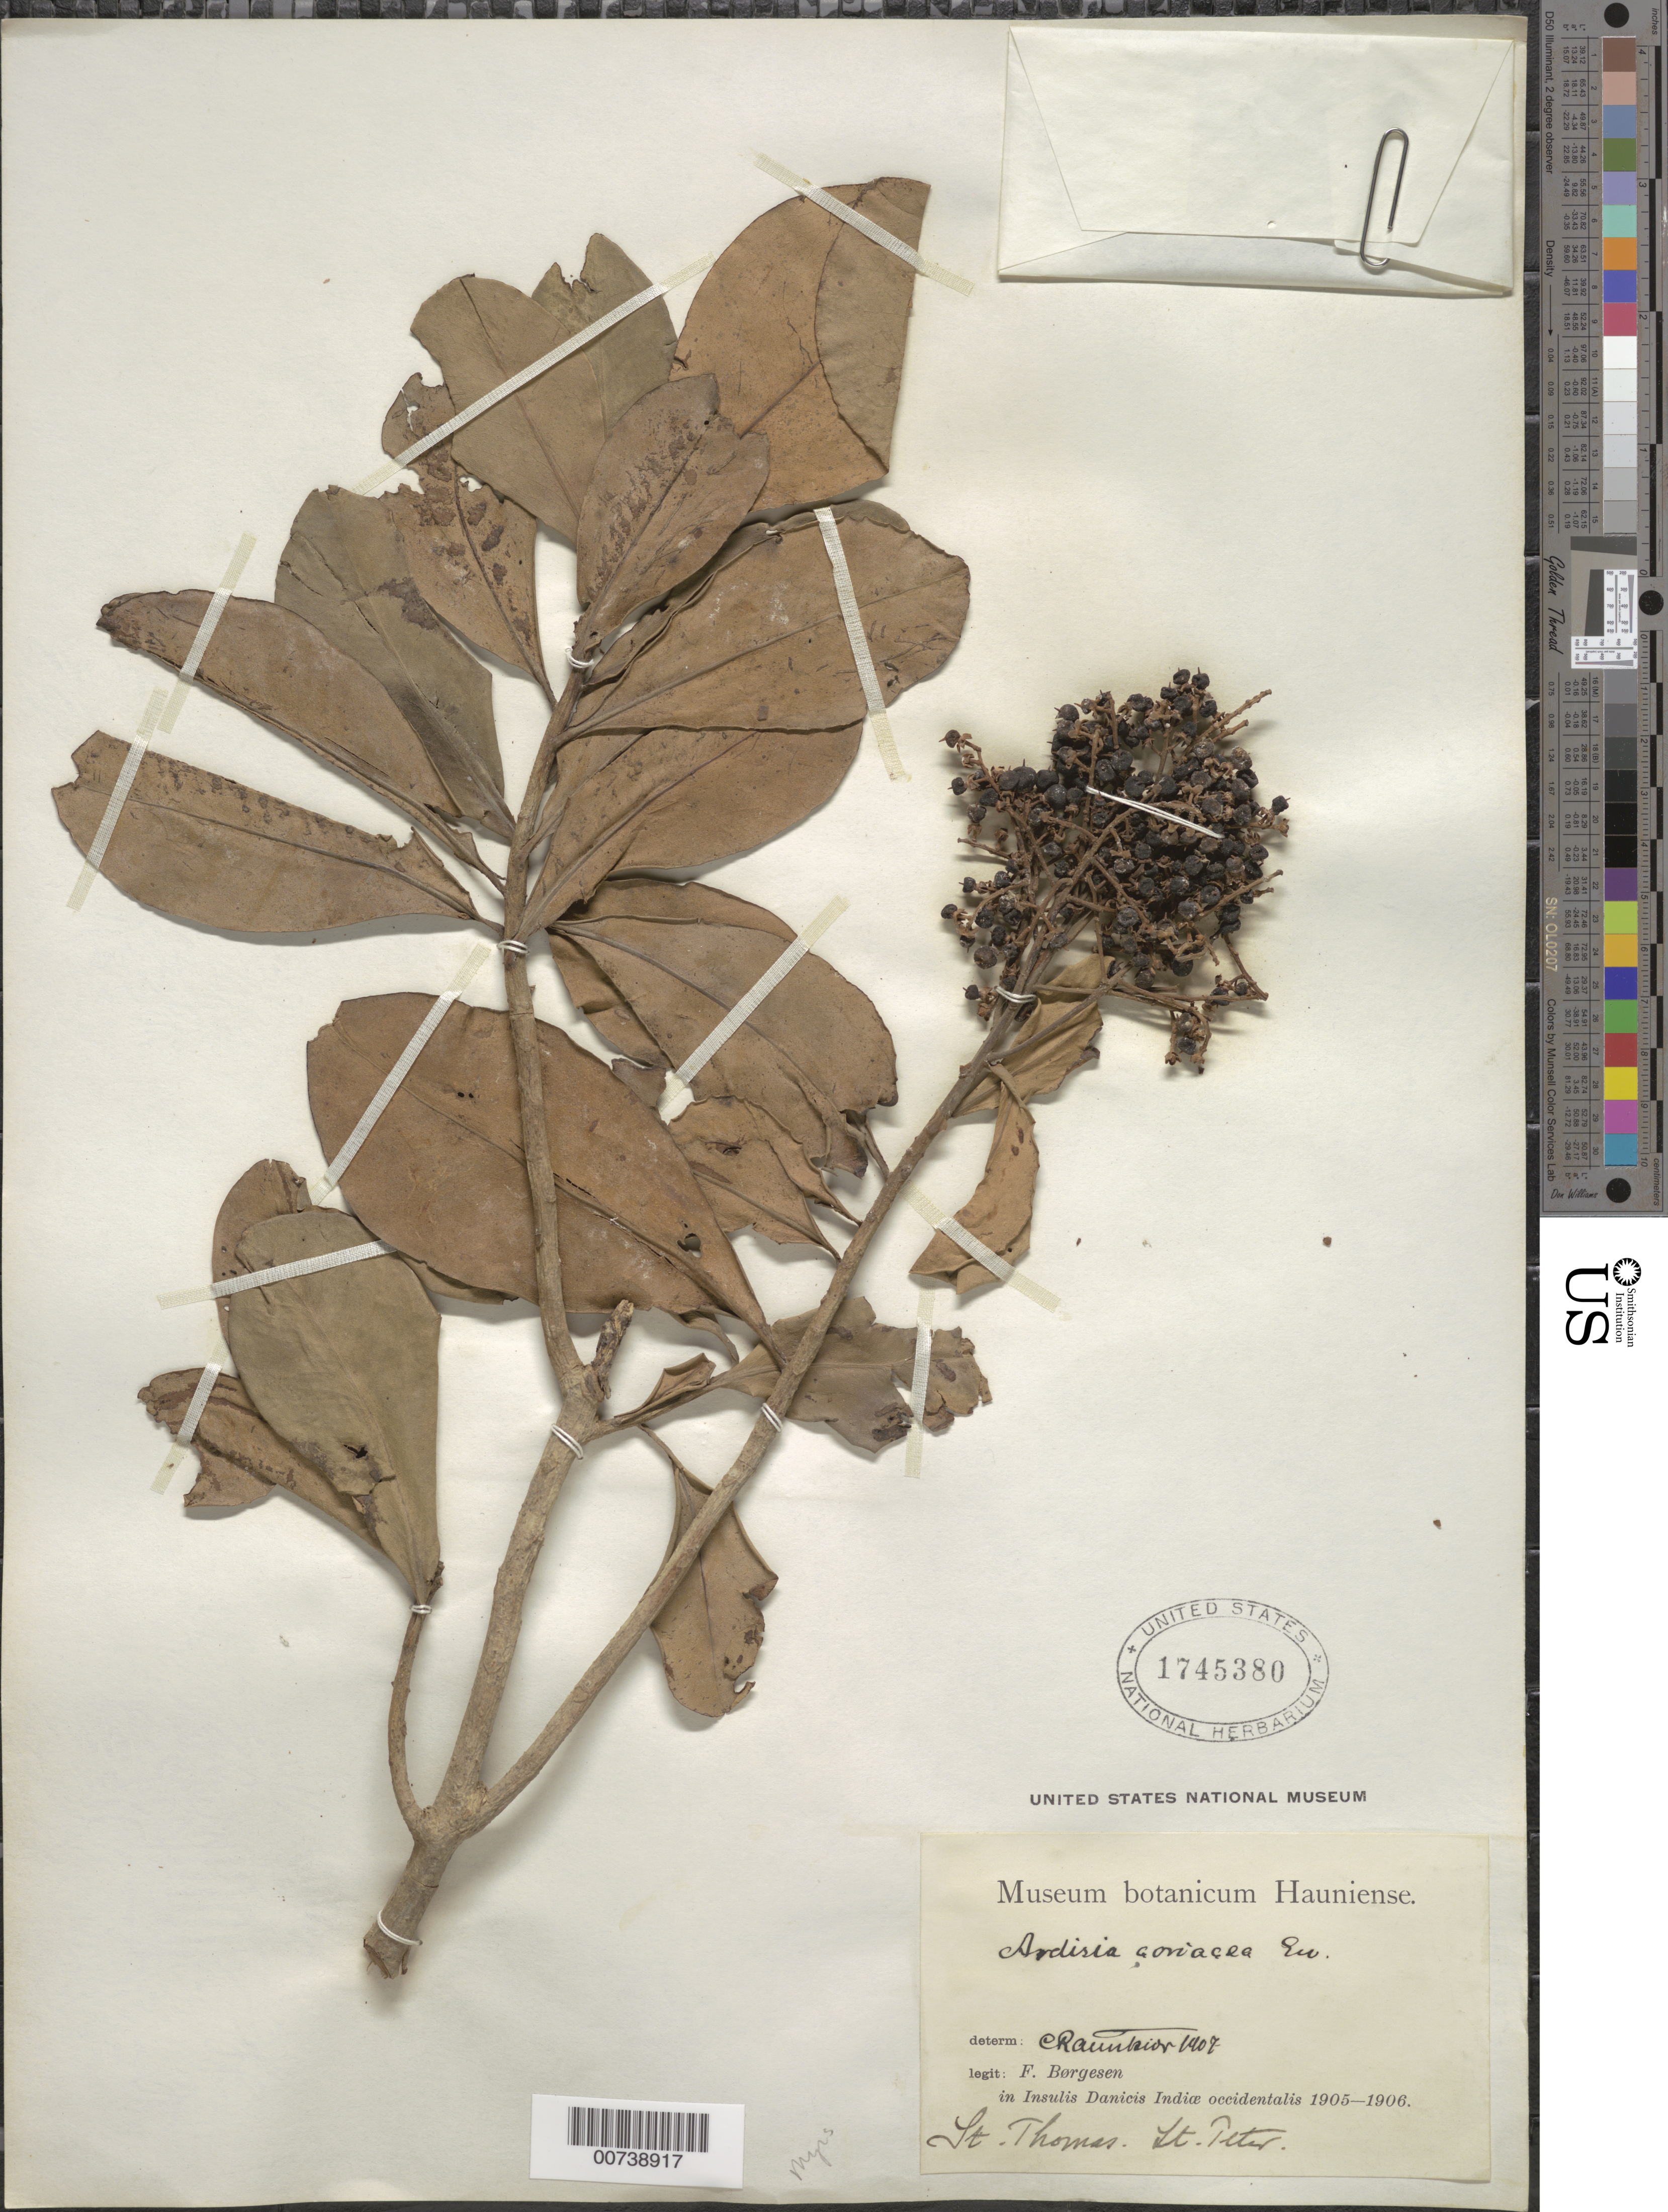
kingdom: Plantae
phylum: Tracheophyta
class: Magnoliopsida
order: Ericales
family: Primulaceae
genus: Ardisia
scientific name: Ardisia obovata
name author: Desv. ex Ham.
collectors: F. C. Børgesen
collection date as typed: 1905 to -- --- 1906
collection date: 1905/1906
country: U.S. Virgin Islands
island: St. Thomas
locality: St. Peter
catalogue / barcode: US 1745380